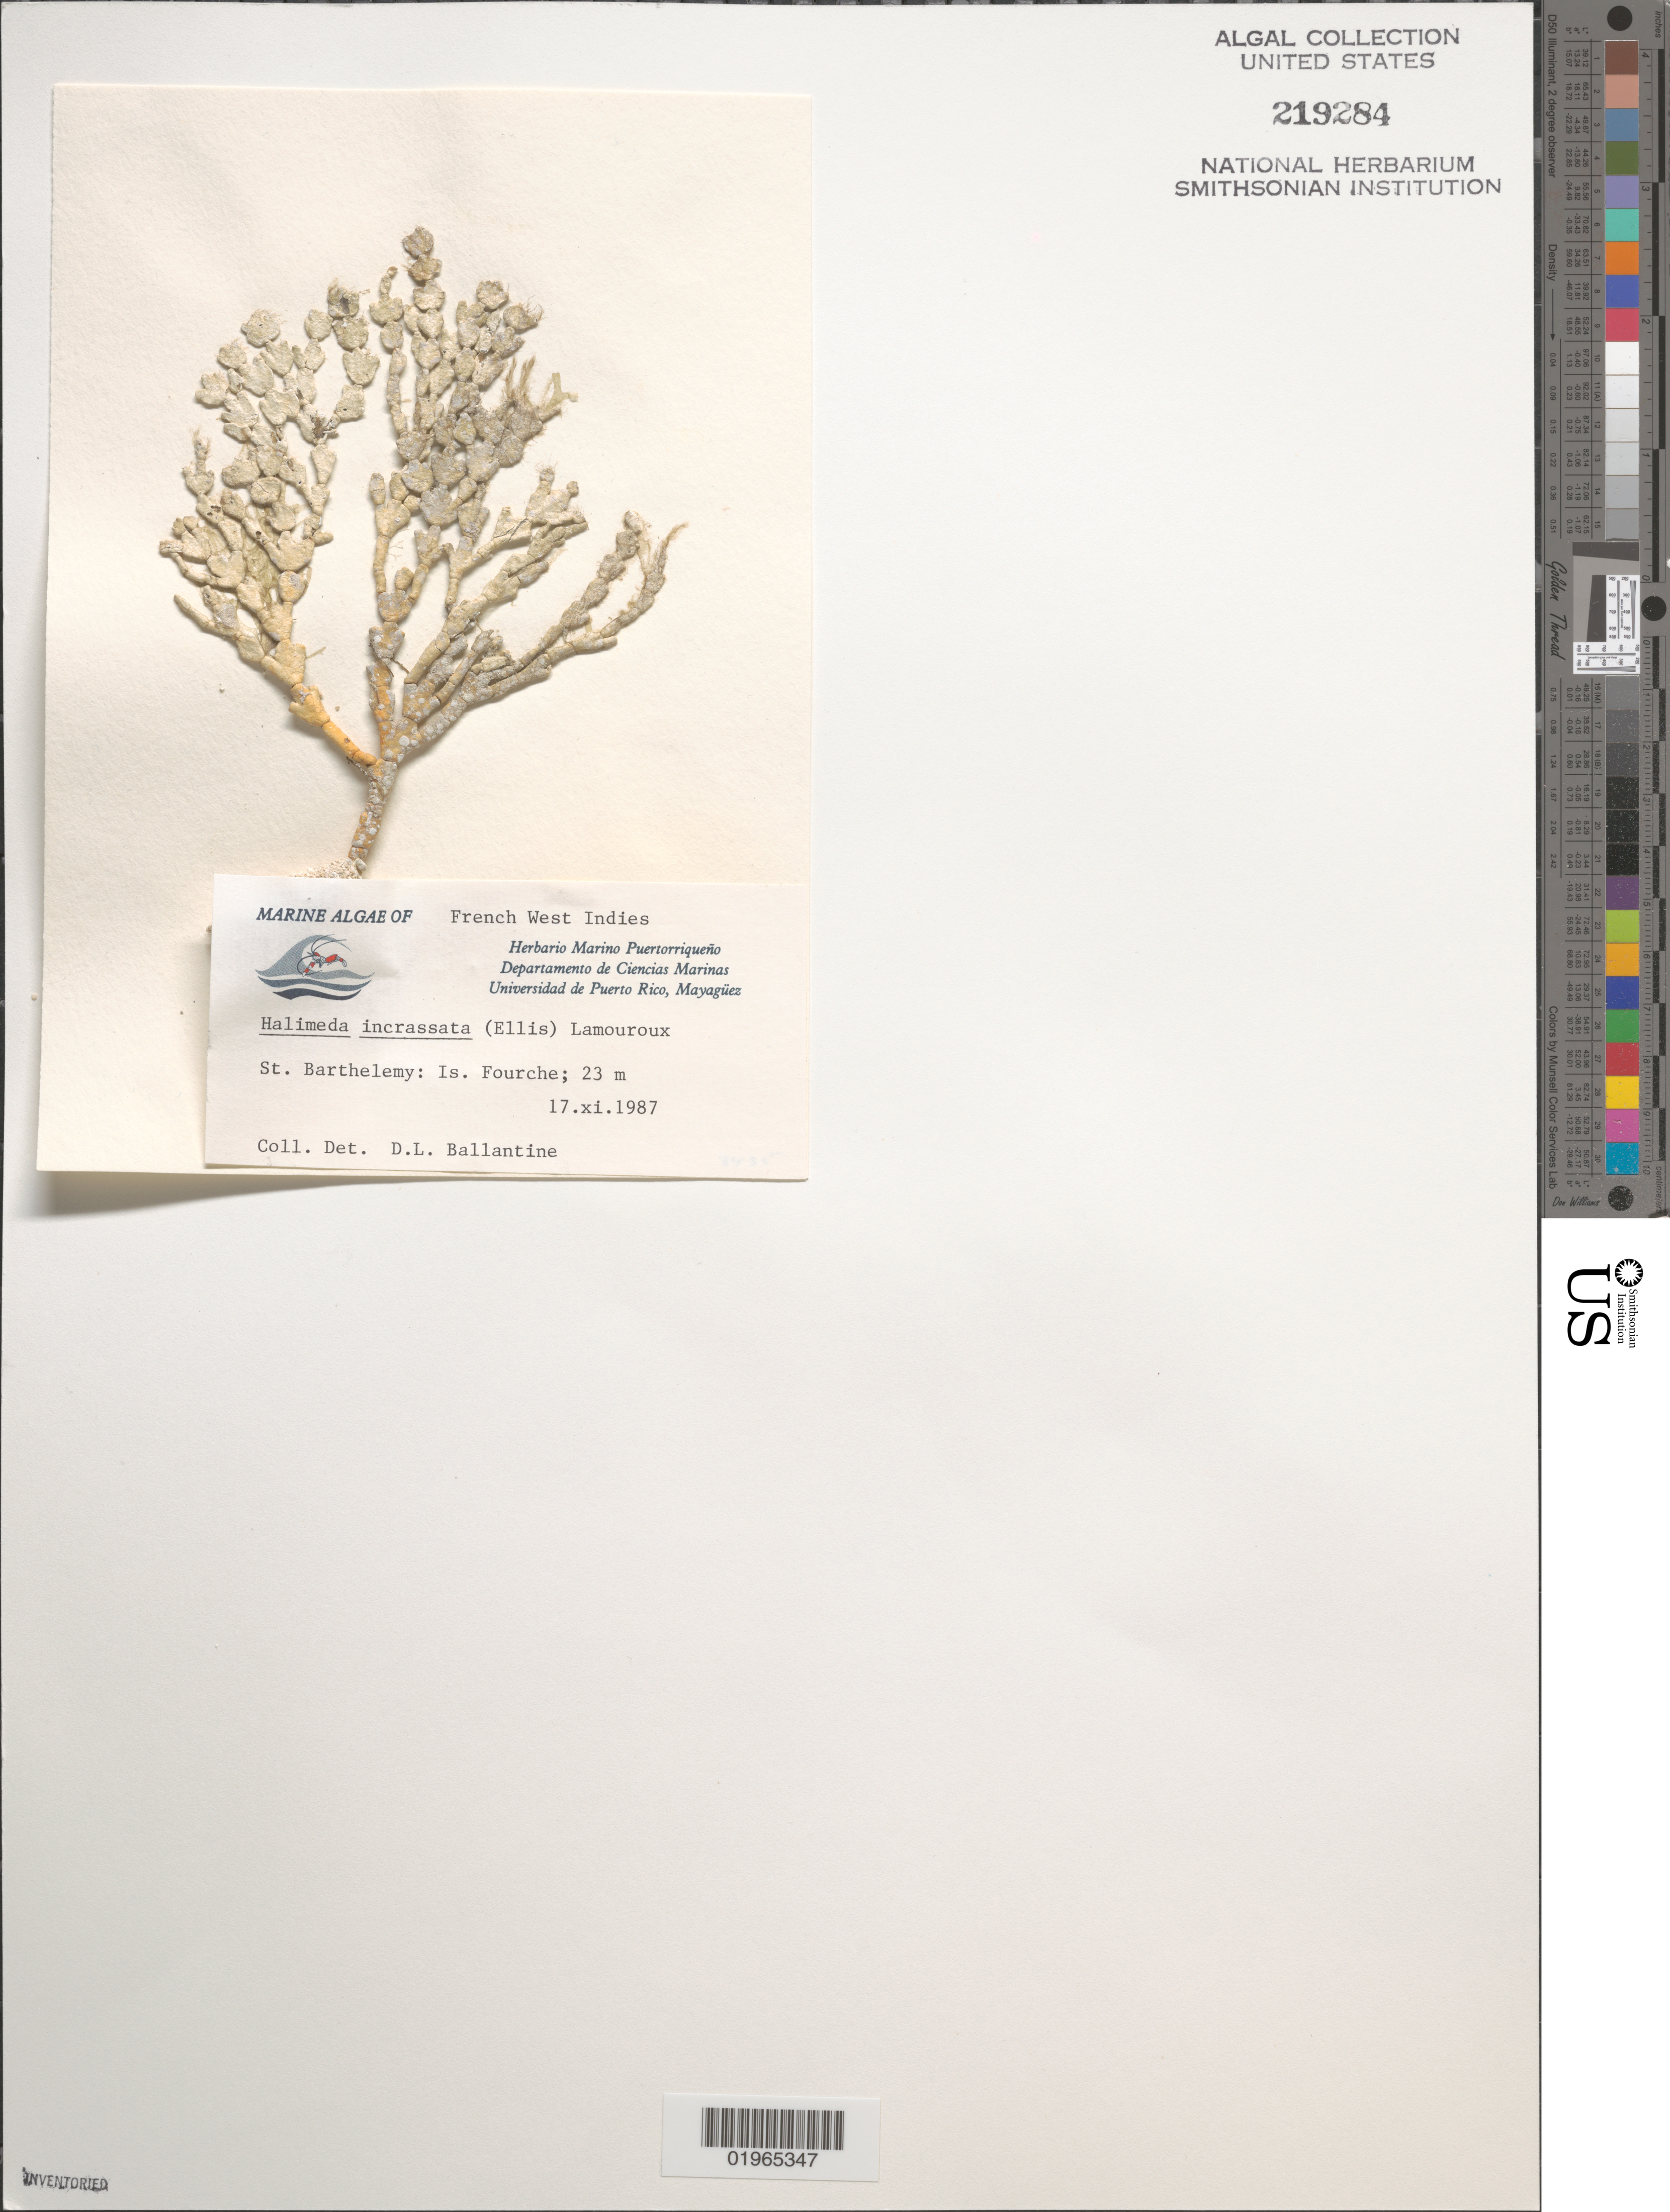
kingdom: Plantae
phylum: Chlorophyta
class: Ulvophyceae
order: Bryopsidales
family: Halimedaceae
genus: Halimeda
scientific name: Halimeda incrassata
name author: (J. Ellis) J.V.Lamouroux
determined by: Ballantine, D. L.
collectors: D.L. Ballantine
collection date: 1987-11-17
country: Saint Barthélemy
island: Ile Fourche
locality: St. Barthelemy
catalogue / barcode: US 219284